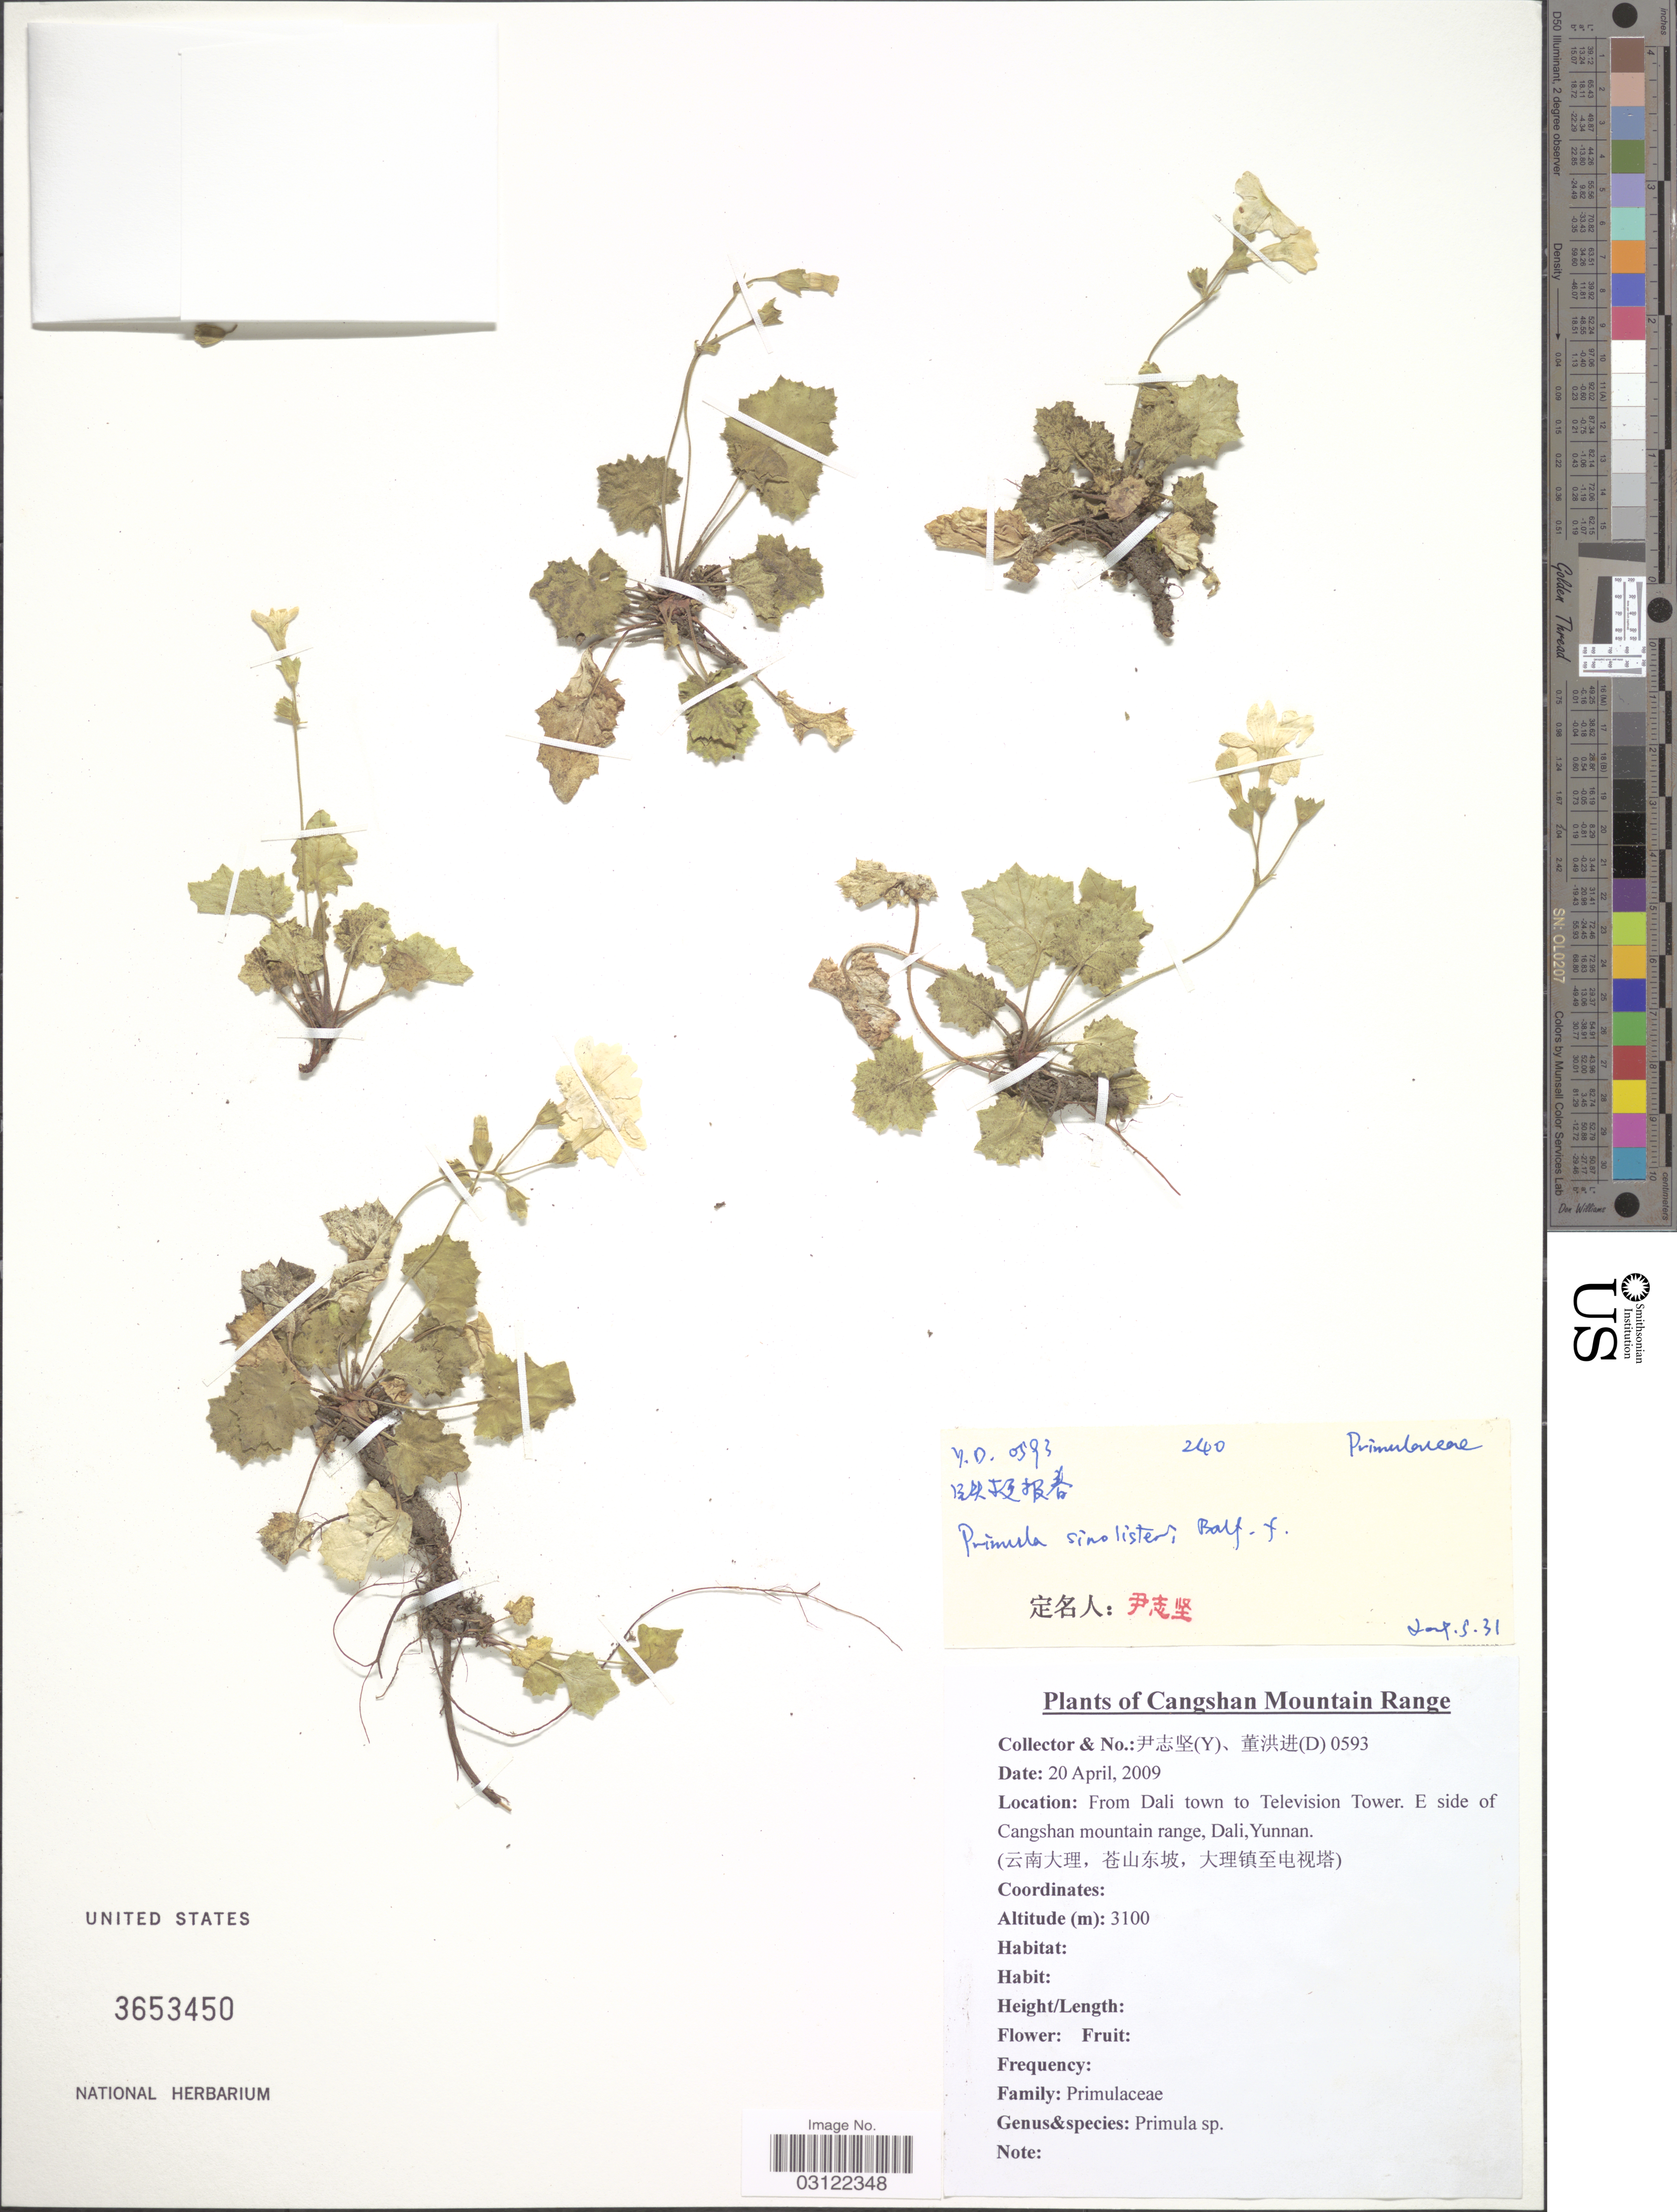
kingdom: Plantae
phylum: Tracheophyta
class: Magnoliopsida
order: Ericales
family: Primulaceae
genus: Primula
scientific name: Primula sinolisteri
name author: Balf. f.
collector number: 0593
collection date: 2009-04-20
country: China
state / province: Yunnan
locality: Cangshan Mountain Range. From Dali town to Television Tower. E side of Cangshan mountain range, Dali.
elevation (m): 3100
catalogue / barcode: US 3653450